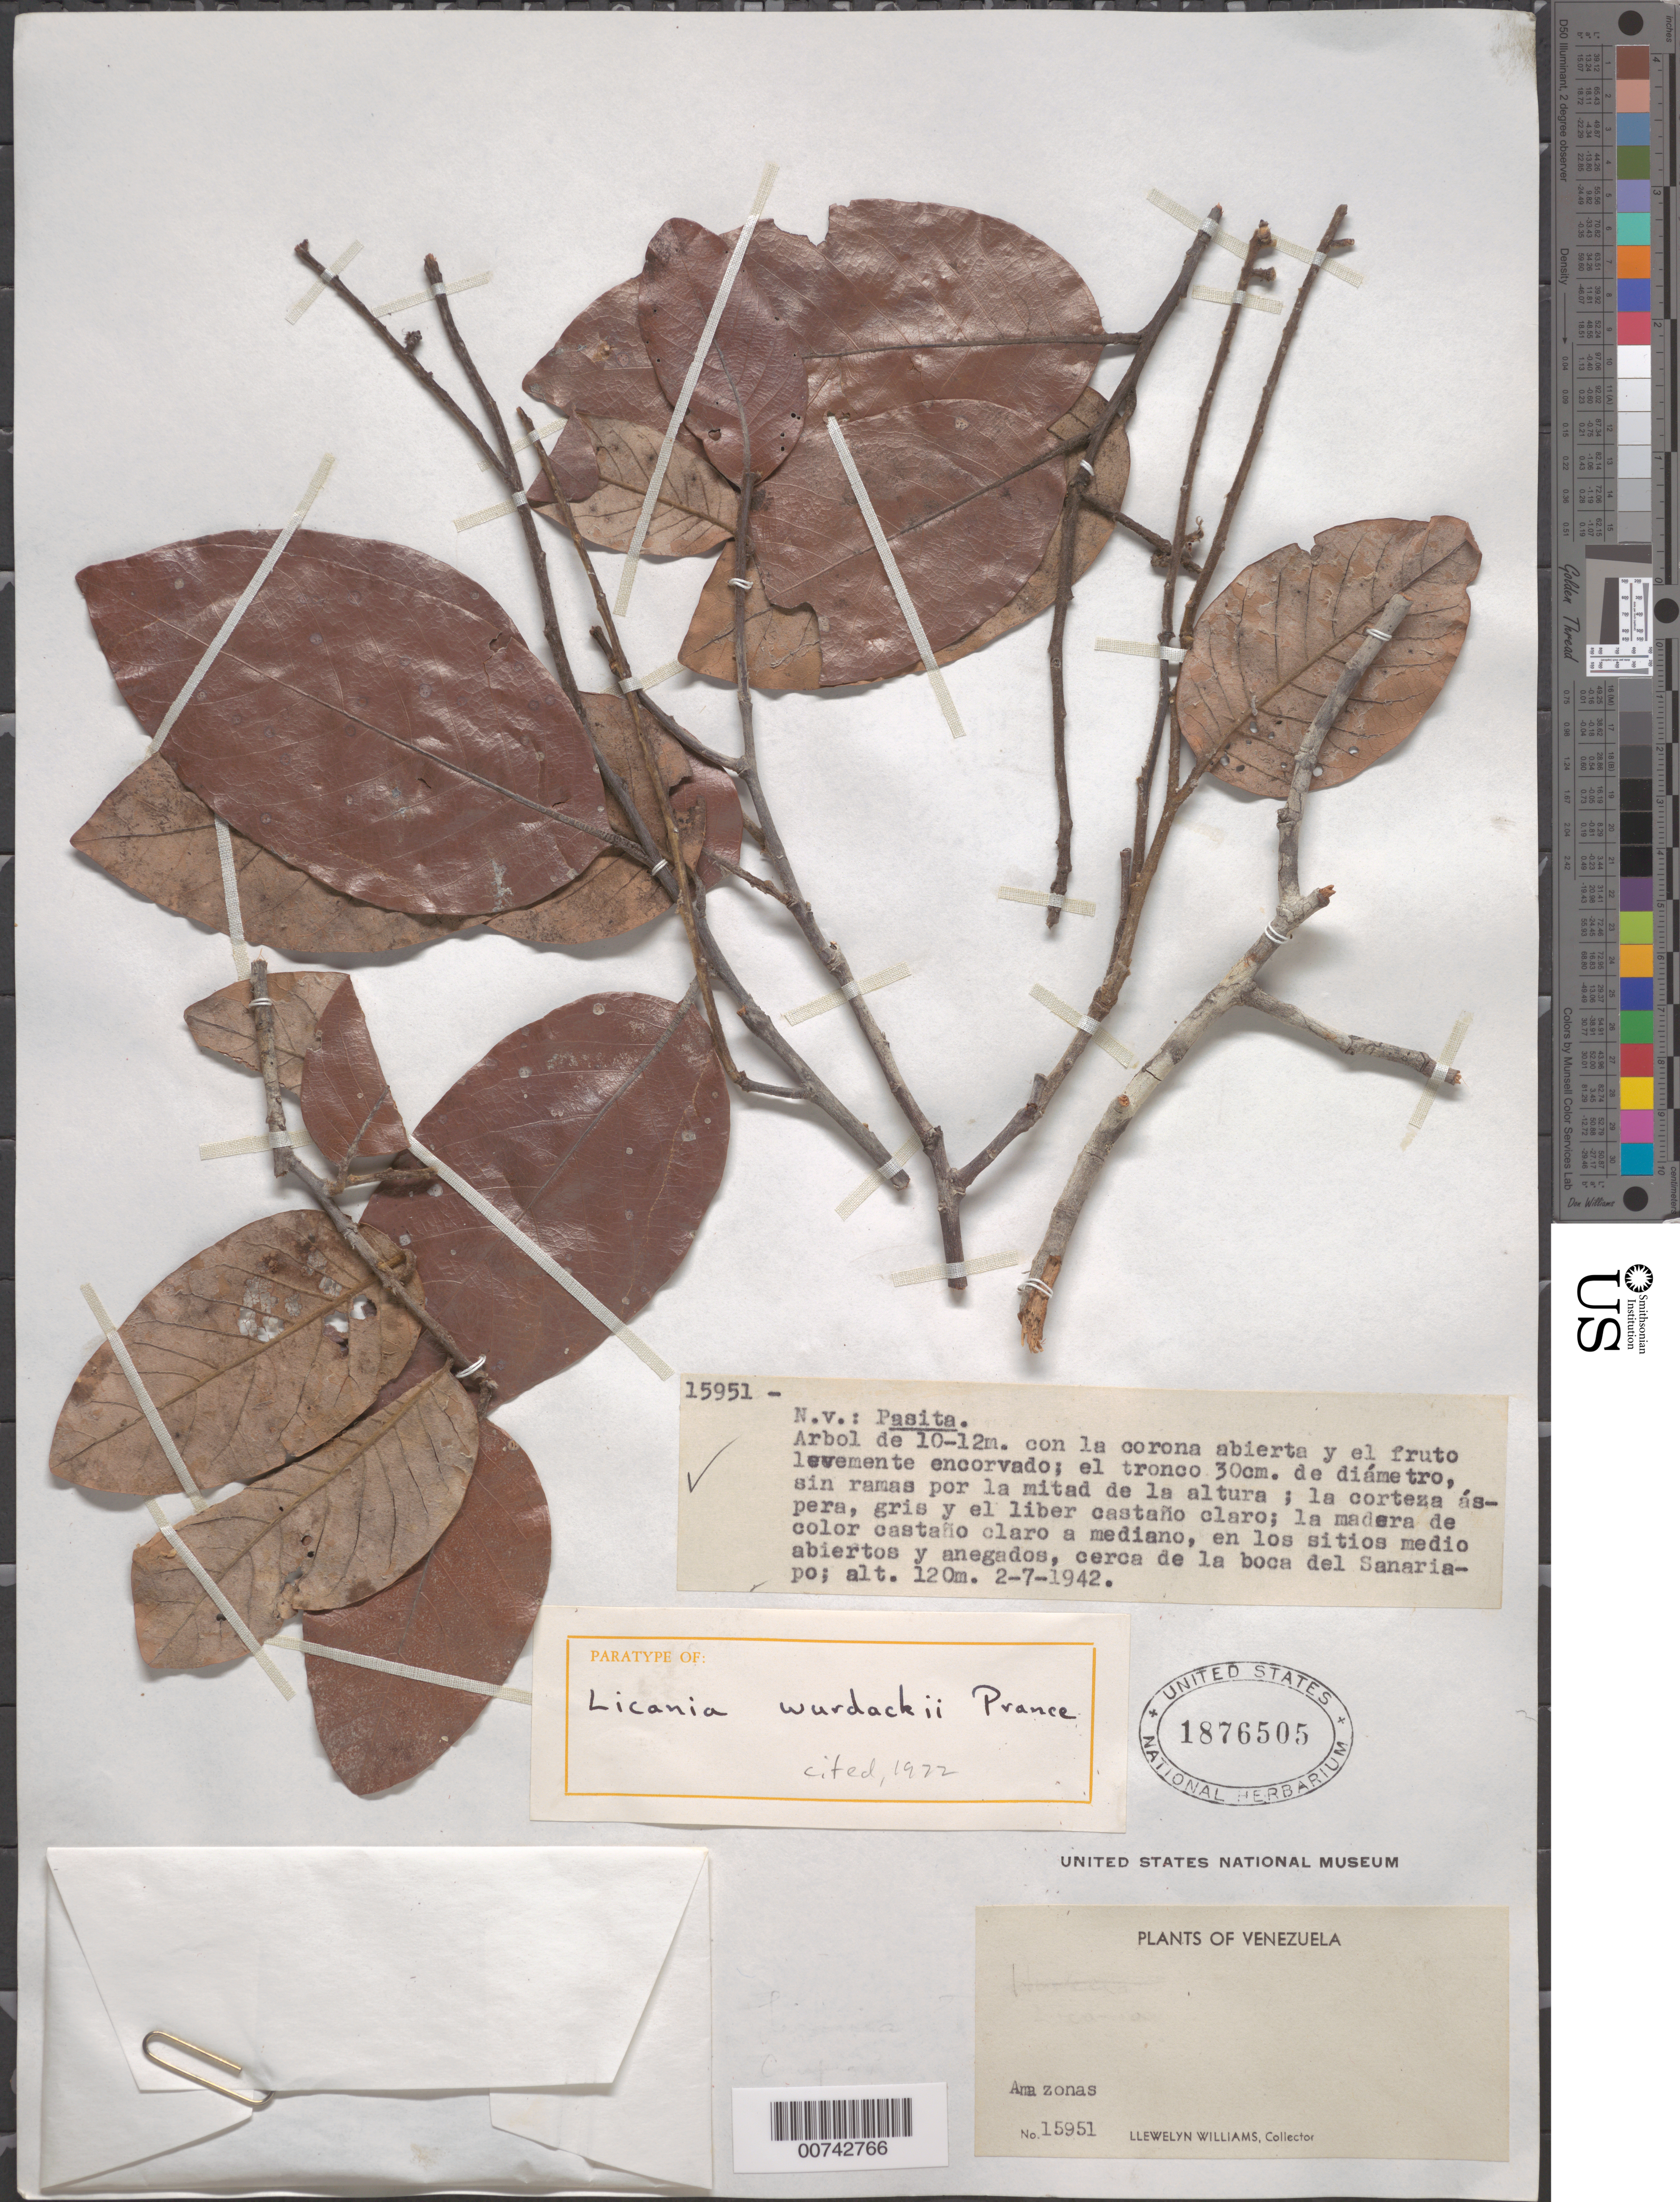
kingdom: Plantae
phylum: Tracheophyta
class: Magnoliopsida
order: Malpighiales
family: Chrysobalanaceae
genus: Leptobalanus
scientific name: Leptobalanus wurdackii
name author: (Prance) Sothers & Prance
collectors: Ll. Williams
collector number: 15951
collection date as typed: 2-Jul-42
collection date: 1942-07-02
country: Venezuela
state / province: Amazonas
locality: Río Sanariapo, cerca de la boca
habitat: Sitios medio abiertos y anegados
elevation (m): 120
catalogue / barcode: US 1876505